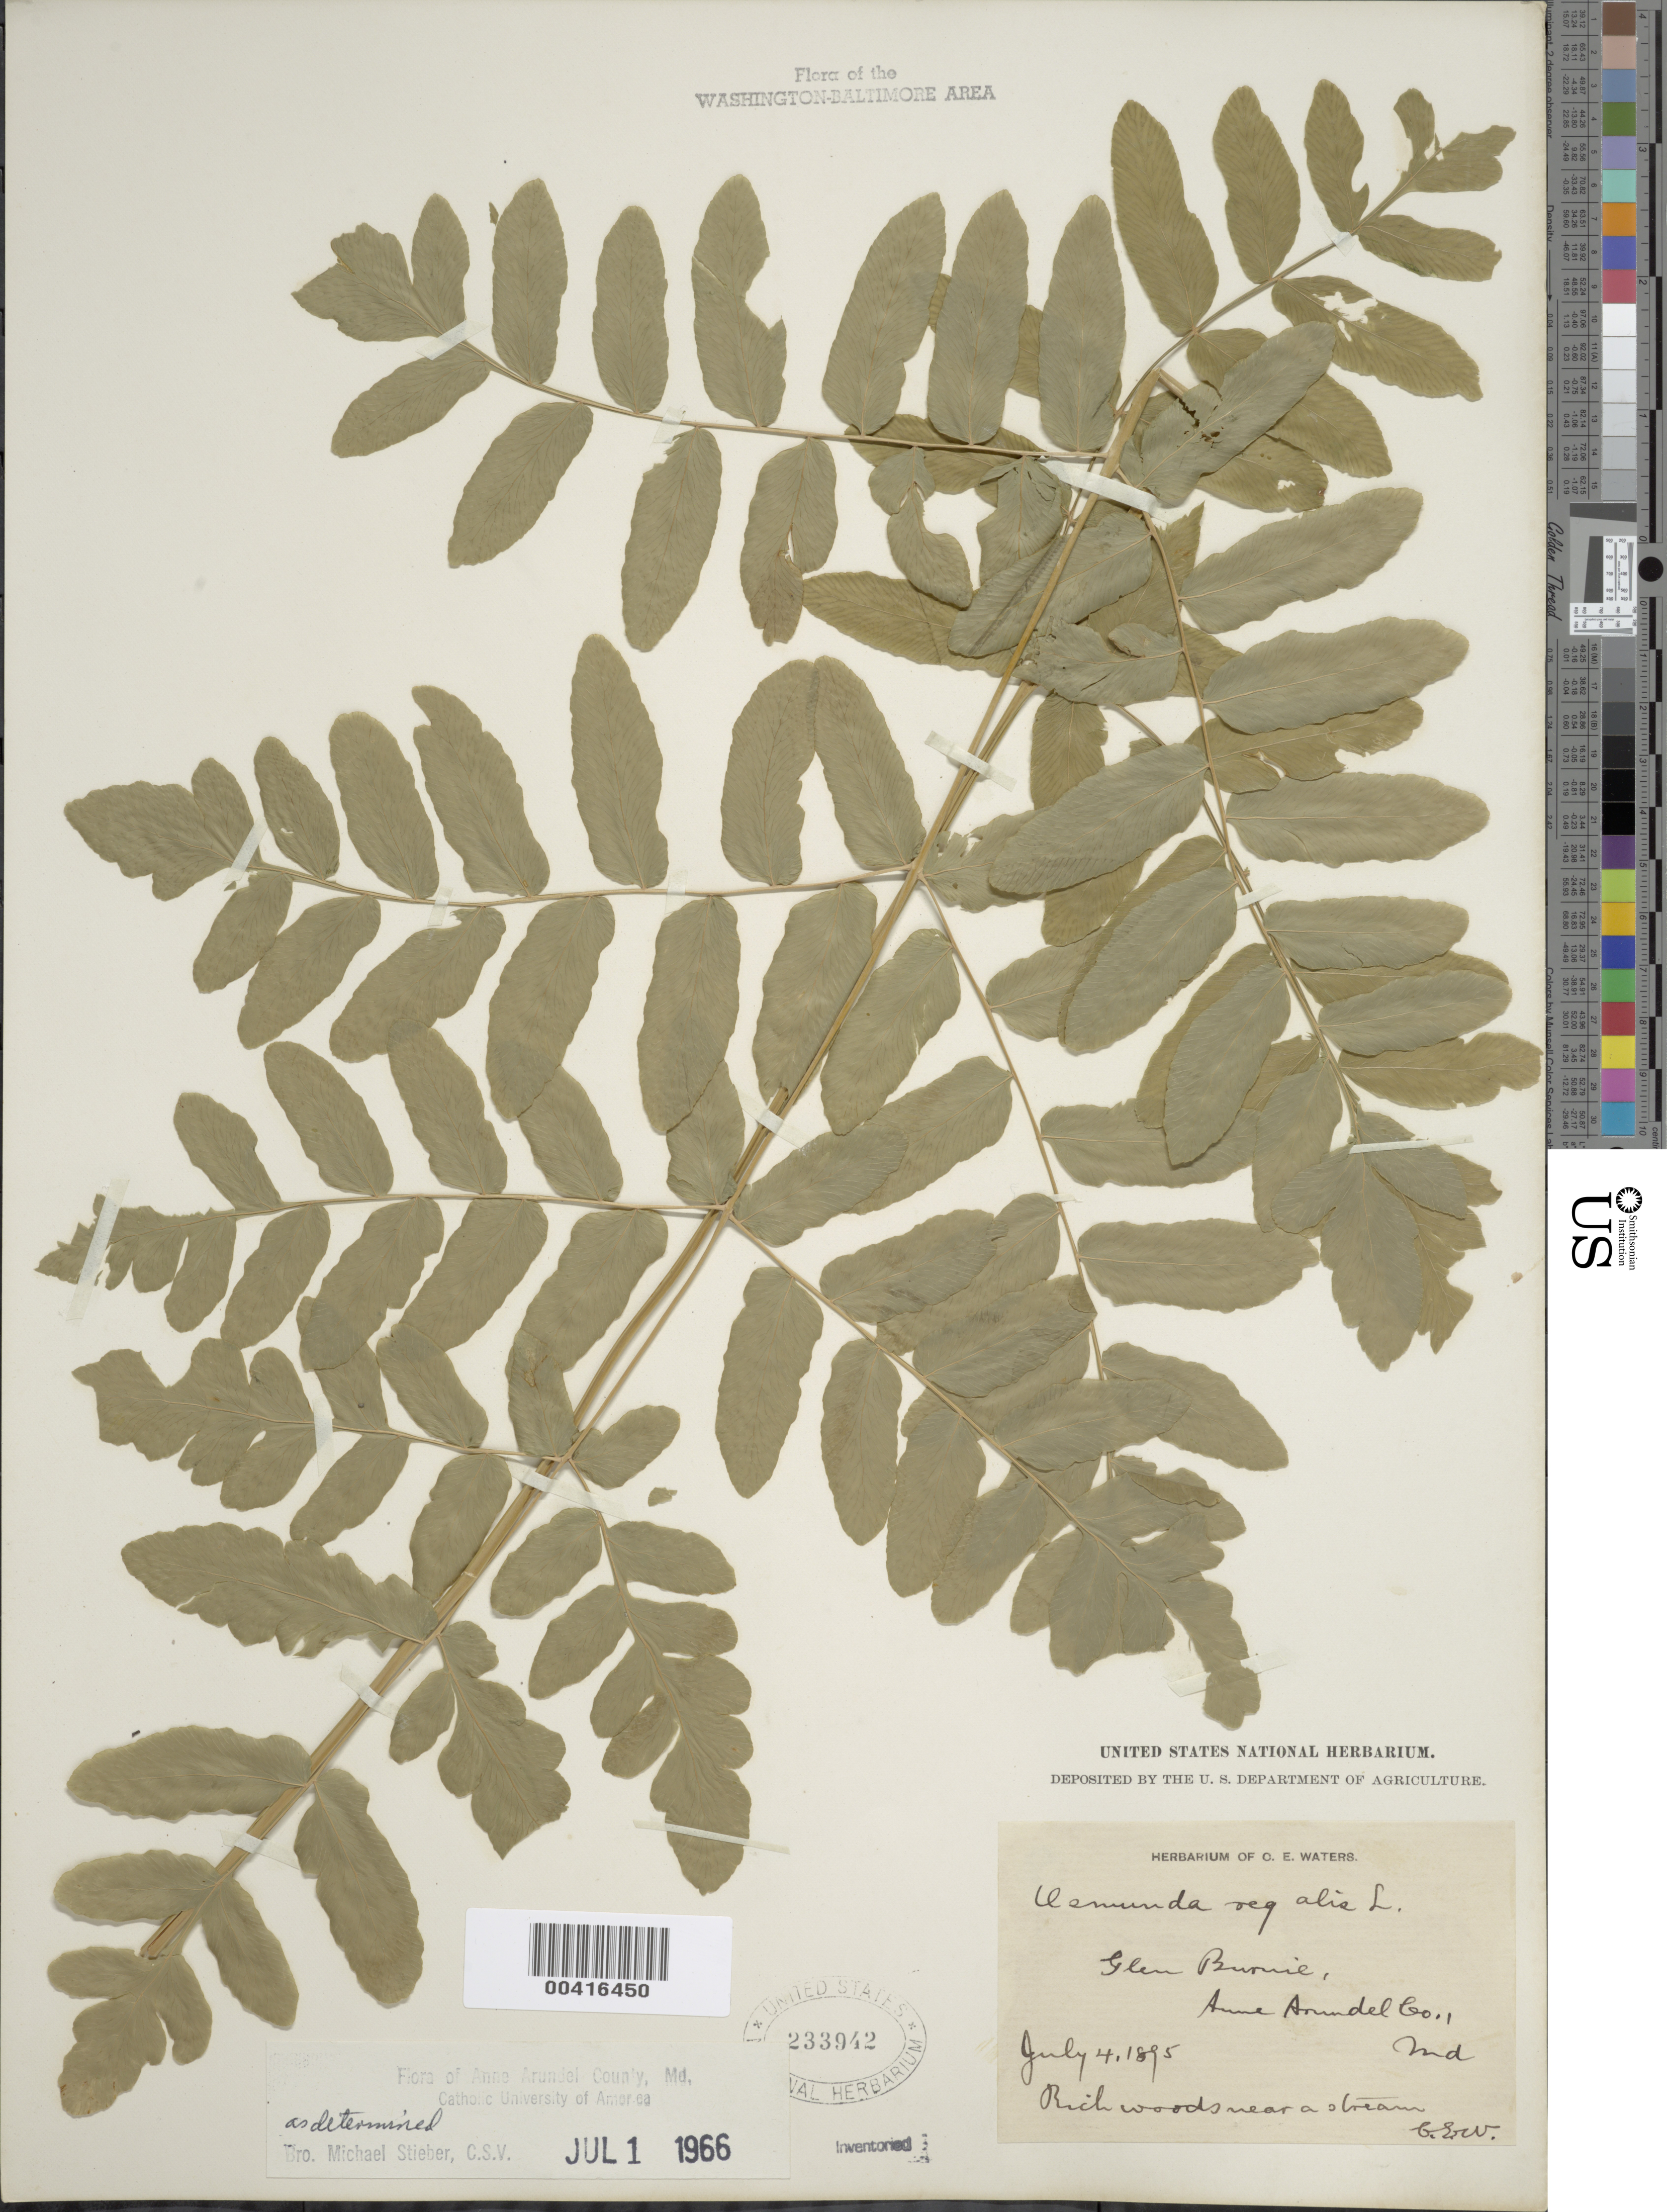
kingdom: Plantae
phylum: Tracheophyta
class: Polypodiopsida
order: Osmundales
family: Osmundaceae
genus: Osmunda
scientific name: Osmunda regalis var. spectabilis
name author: (Willd.) A. Gray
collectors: W. R. Maxon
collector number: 542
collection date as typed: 08 Jun 1902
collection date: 1902-06-08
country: United States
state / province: Virginia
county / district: Fairfax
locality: Near Langley, Turkey Run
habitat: In high woods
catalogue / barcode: US 417942